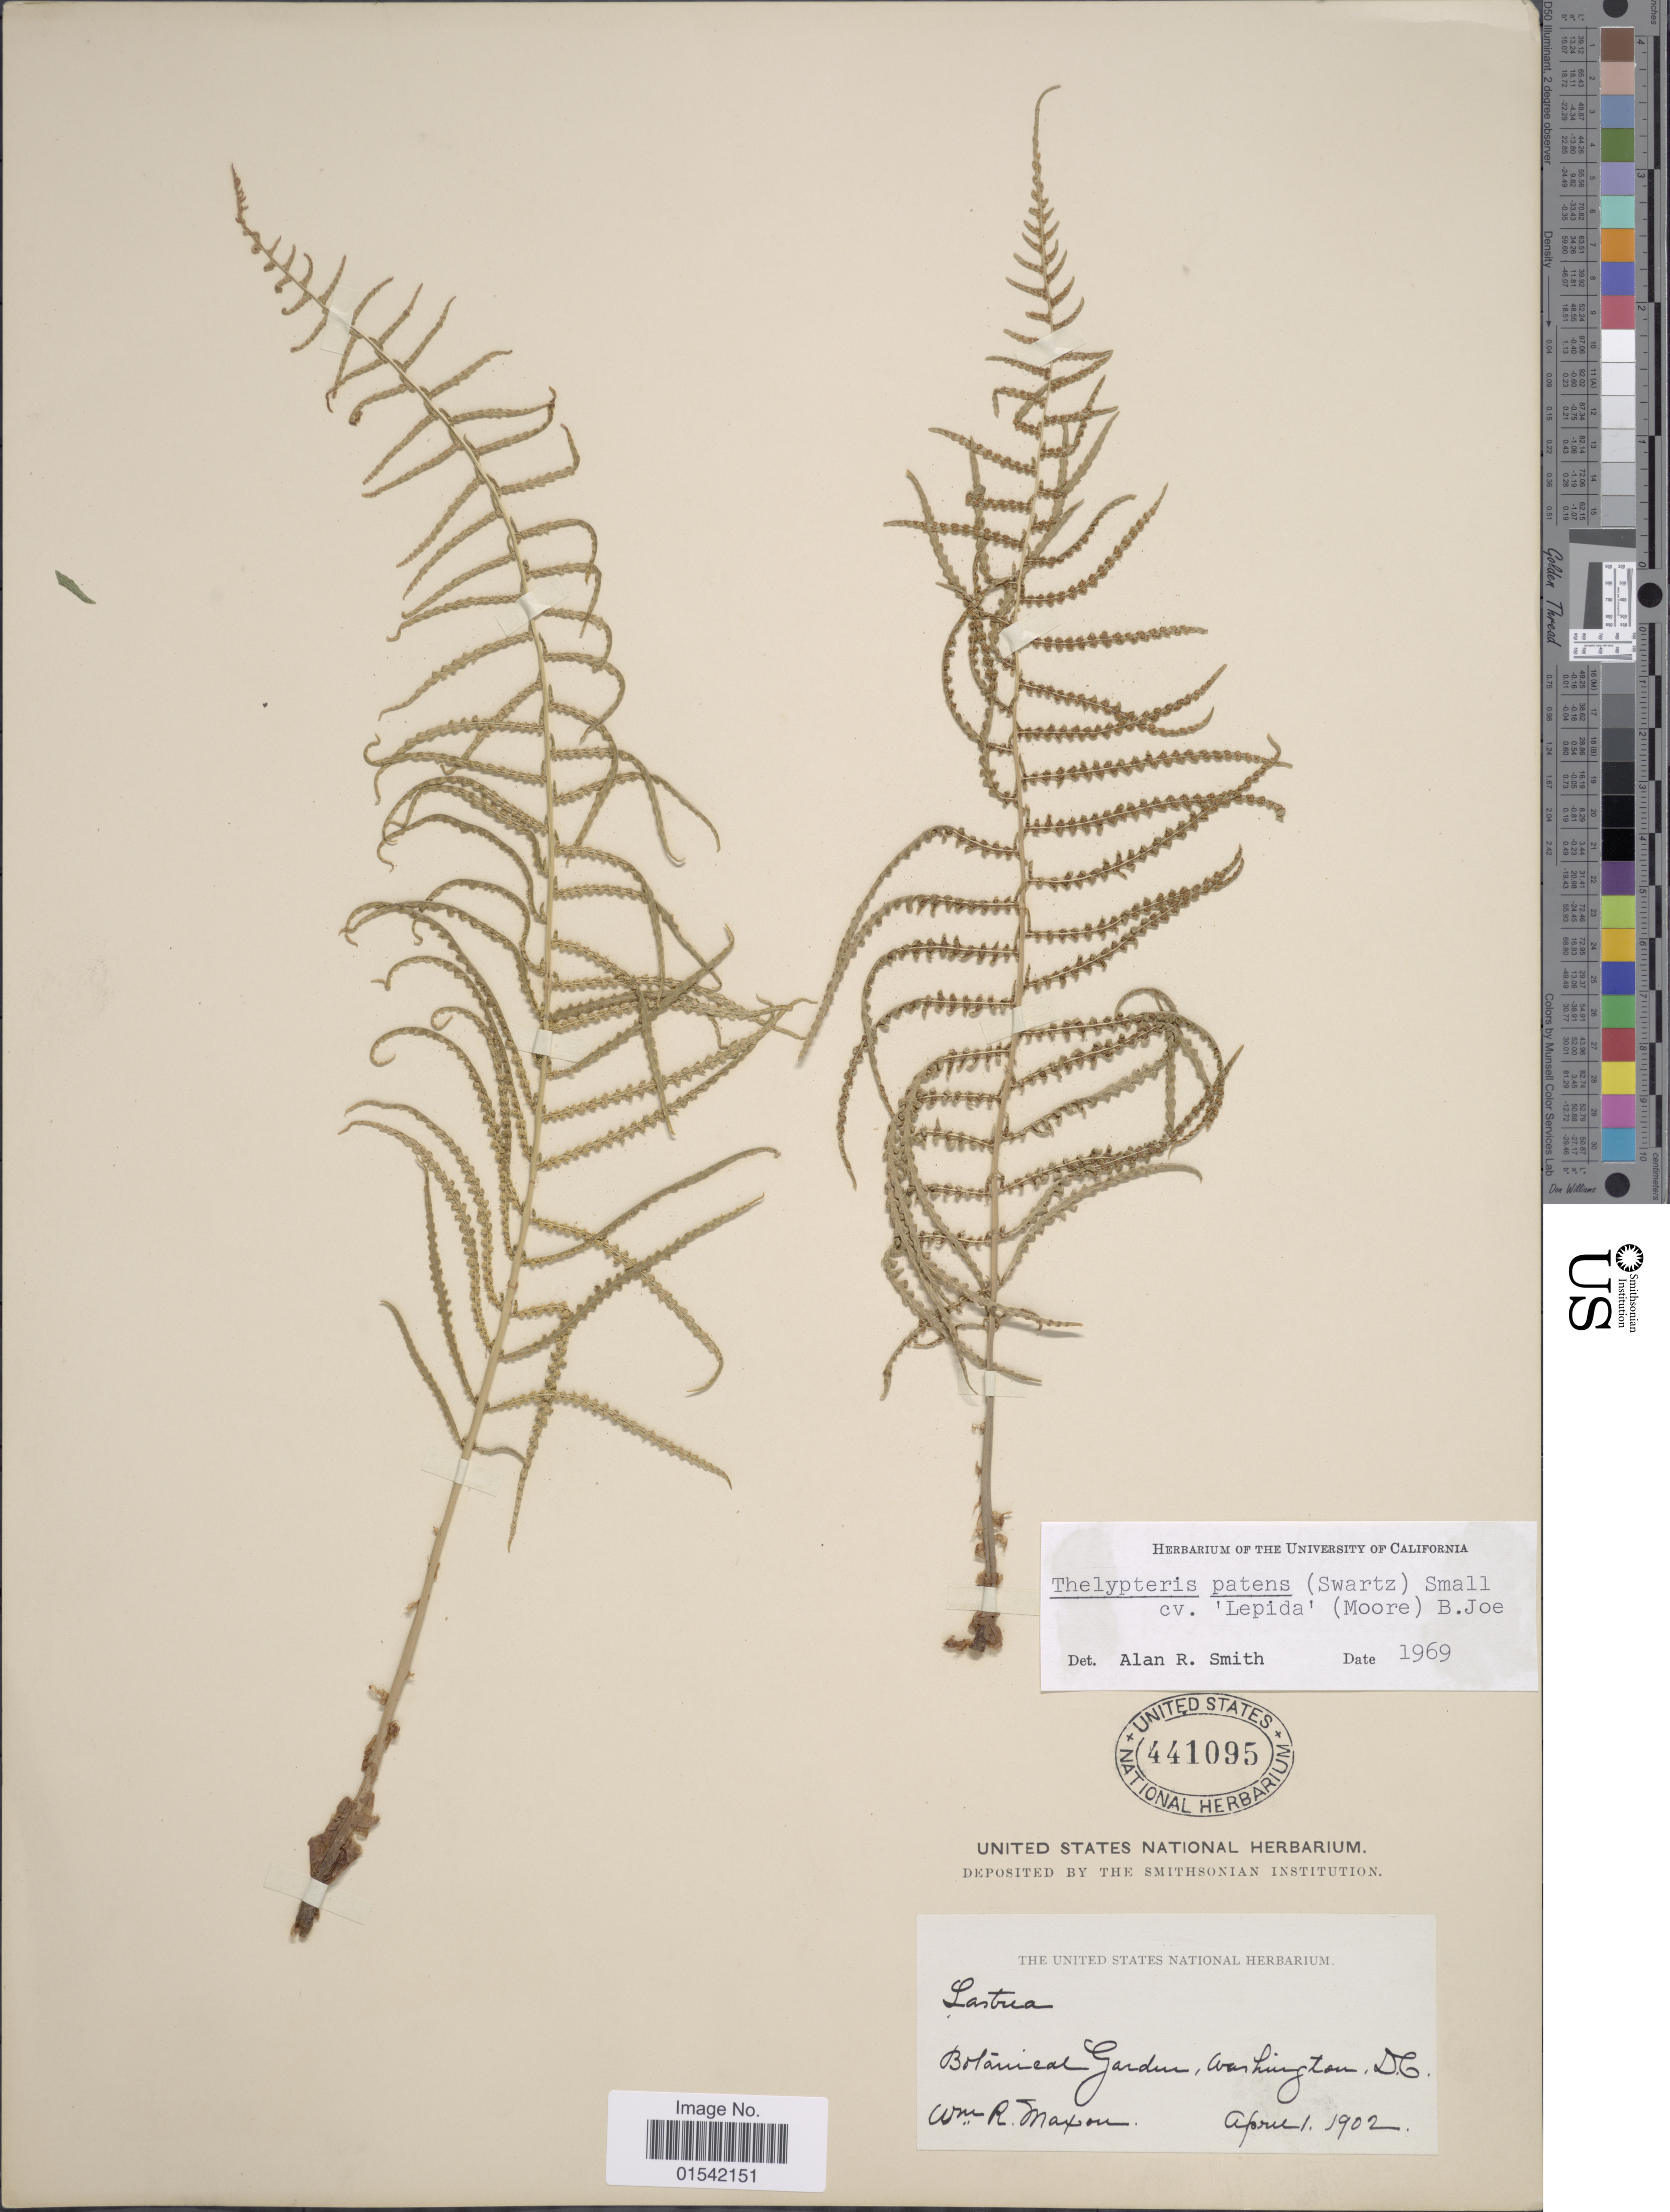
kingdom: Plantae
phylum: Tracheophyta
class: Polypodiopsida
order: Polypodiales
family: Thelypteridaceae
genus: Cyclosorus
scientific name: Cyclosorus arcuatus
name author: (Poir.) Alston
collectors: W. R. Maxon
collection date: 1902-04-01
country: United States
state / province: District of Columbia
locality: Botanical Garden, Washington D.C.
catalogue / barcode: US 441095